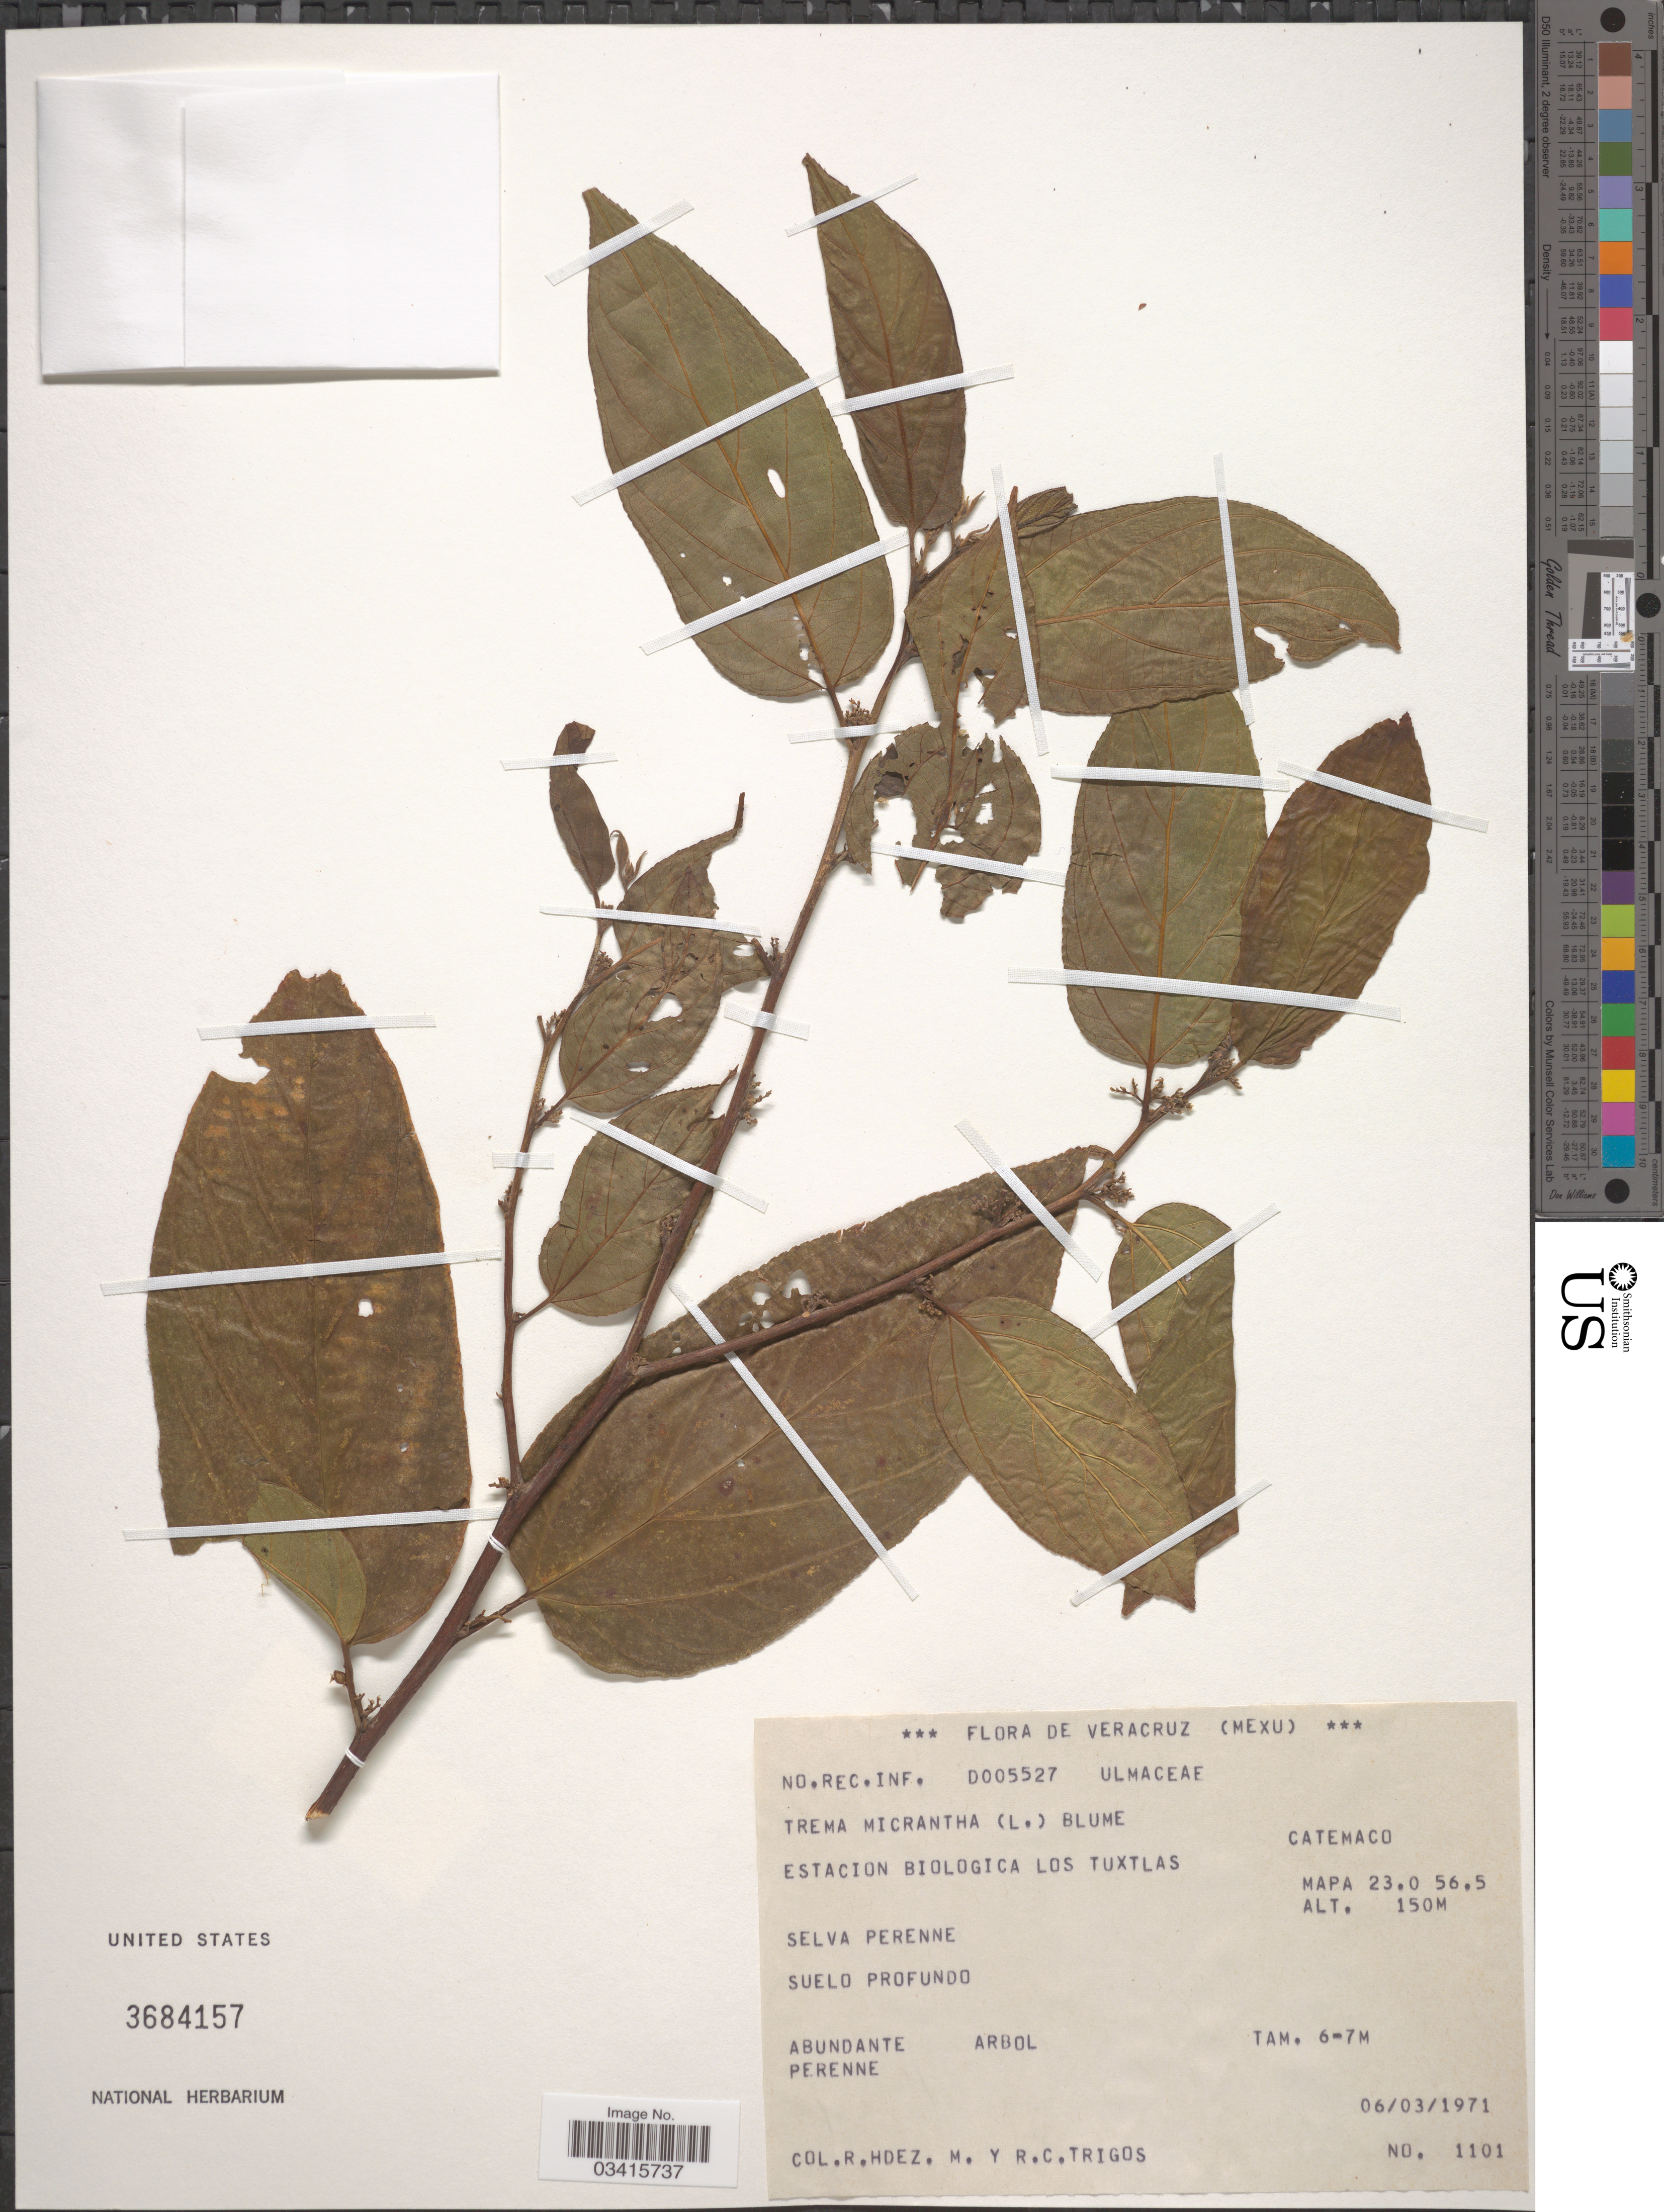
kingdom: Plantae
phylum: Tracheophyta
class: Magnoliopsida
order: Rosales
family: Cannabaceae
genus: Trema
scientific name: Trema micranthum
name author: (L.) Blume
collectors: R. Hdez & R. Trigos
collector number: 1101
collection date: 1971-03-06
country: Mexico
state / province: Veracruz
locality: Veracruz. Estacion Biologica Los Tuxtlas. Catemaco, Mapa 23.0 56.5.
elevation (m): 150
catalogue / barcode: US 3684157